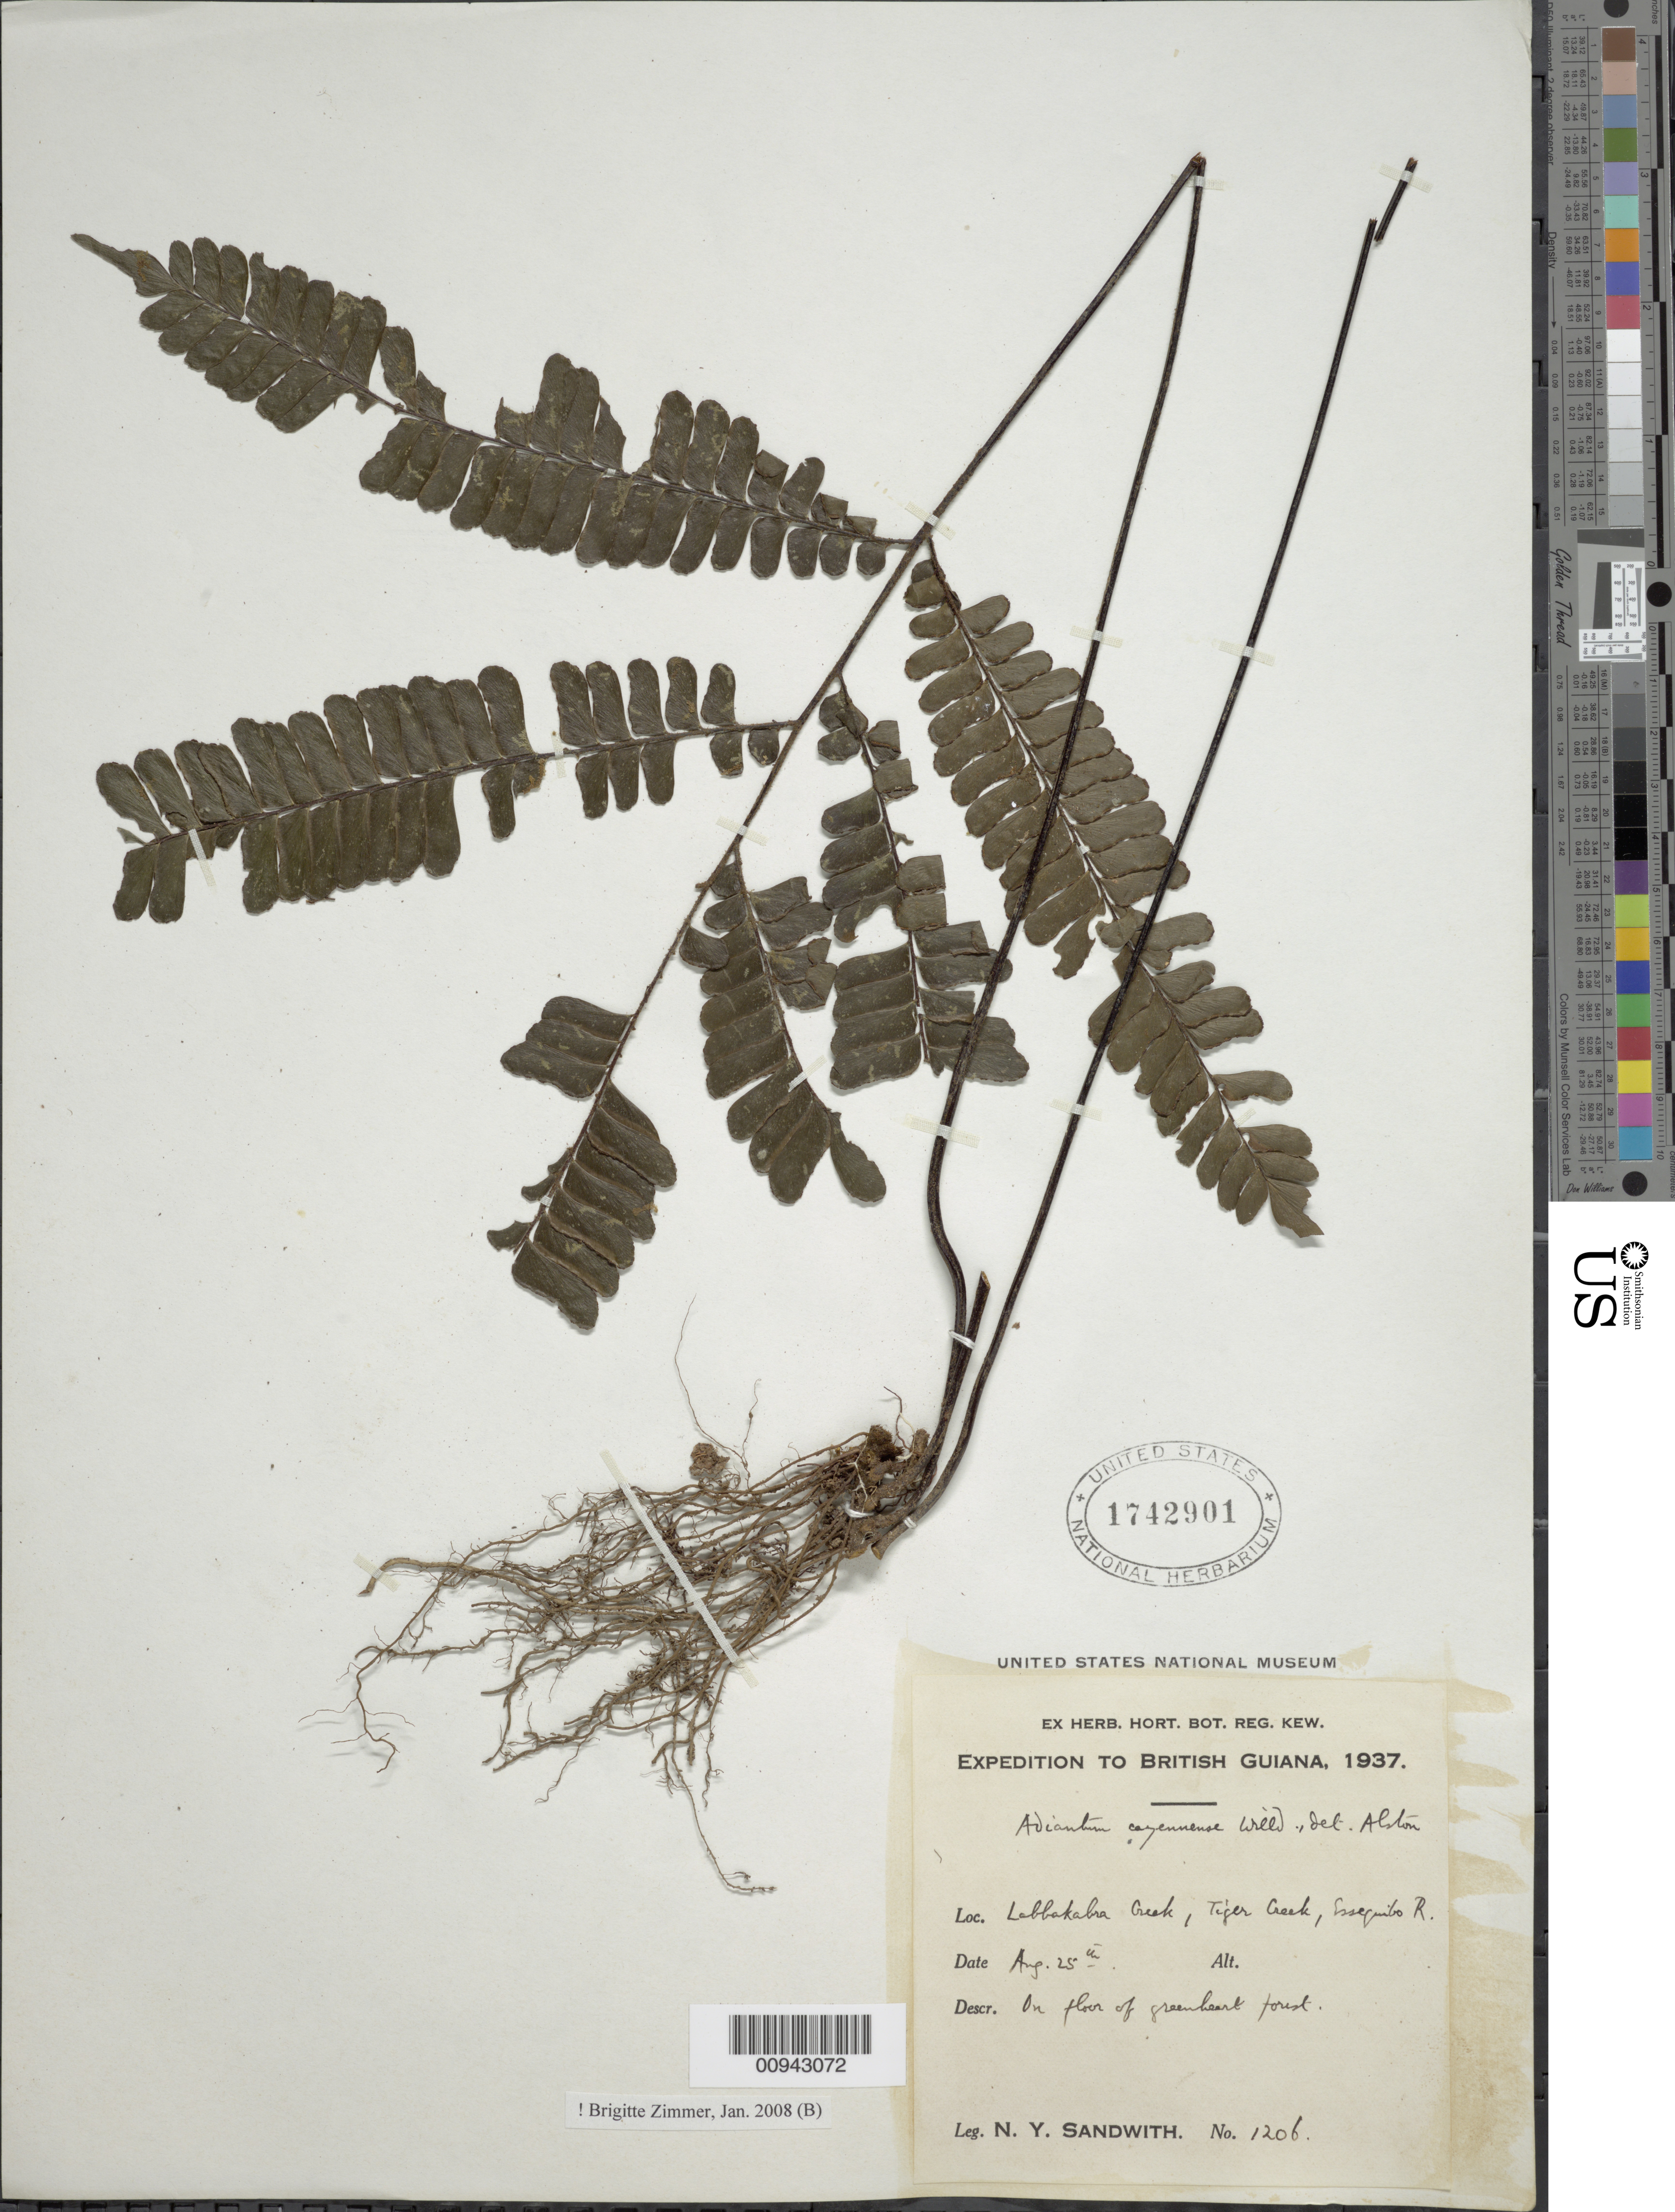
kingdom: Plantae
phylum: Tracheophyta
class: Polypodiopsida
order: Polypodiales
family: Pteridaceae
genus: Adiantum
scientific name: Adiantum cajennense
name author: Willd. ex Klotzsch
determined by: Zimmer, B.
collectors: N. Y. Sandwith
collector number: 1206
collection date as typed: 25-Aug-37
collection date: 1937-08-25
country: Guyana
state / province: Cuyuni-Mazaruni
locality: Labbakabra Creek, Tiger Creek, Essequibo R.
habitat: Floor of greenheart forest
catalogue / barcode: US 1742901